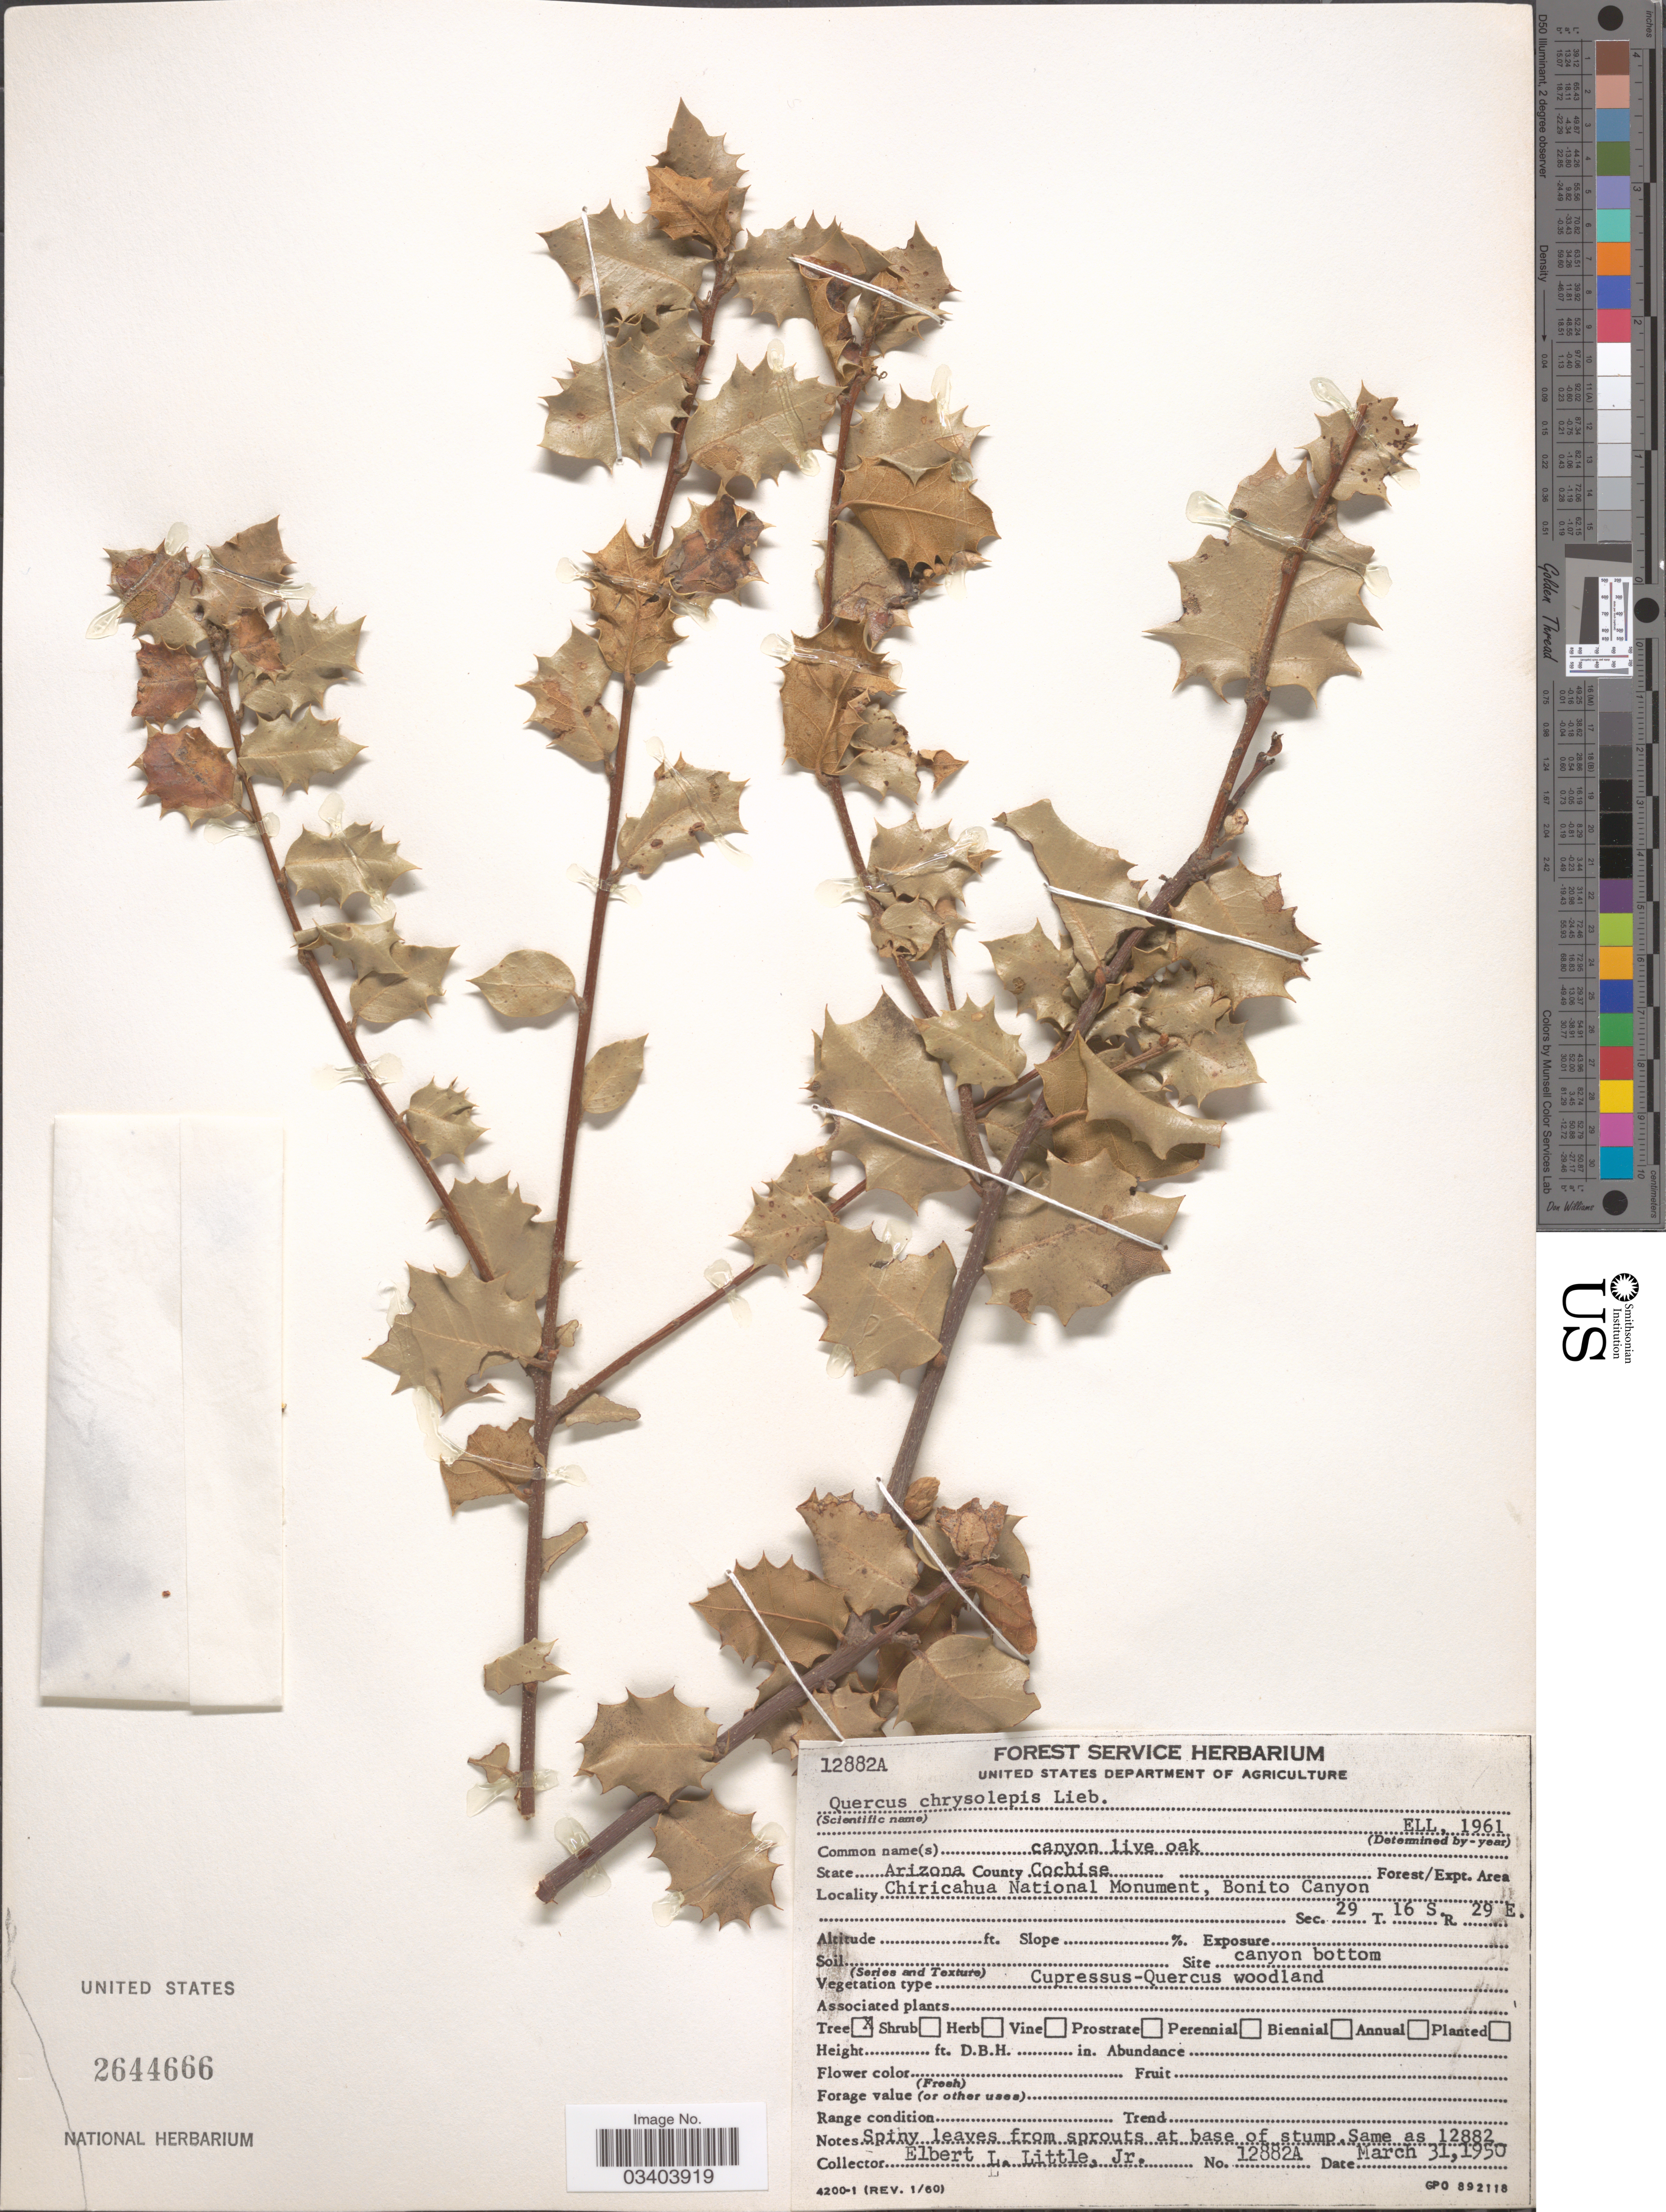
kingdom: Plantae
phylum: Tracheophyta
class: Magnoliopsida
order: Fagales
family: Fagaceae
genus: Quercus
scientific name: Quercus chrysolepis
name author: Liebm.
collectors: E. L. Little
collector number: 12882A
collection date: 1950-03-31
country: United States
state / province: Arizona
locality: County Cochise. Chiricahua National Monument, Bonito Canyon. Sec. 29 T. 16 S. R. 29 E.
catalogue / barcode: US 2644666